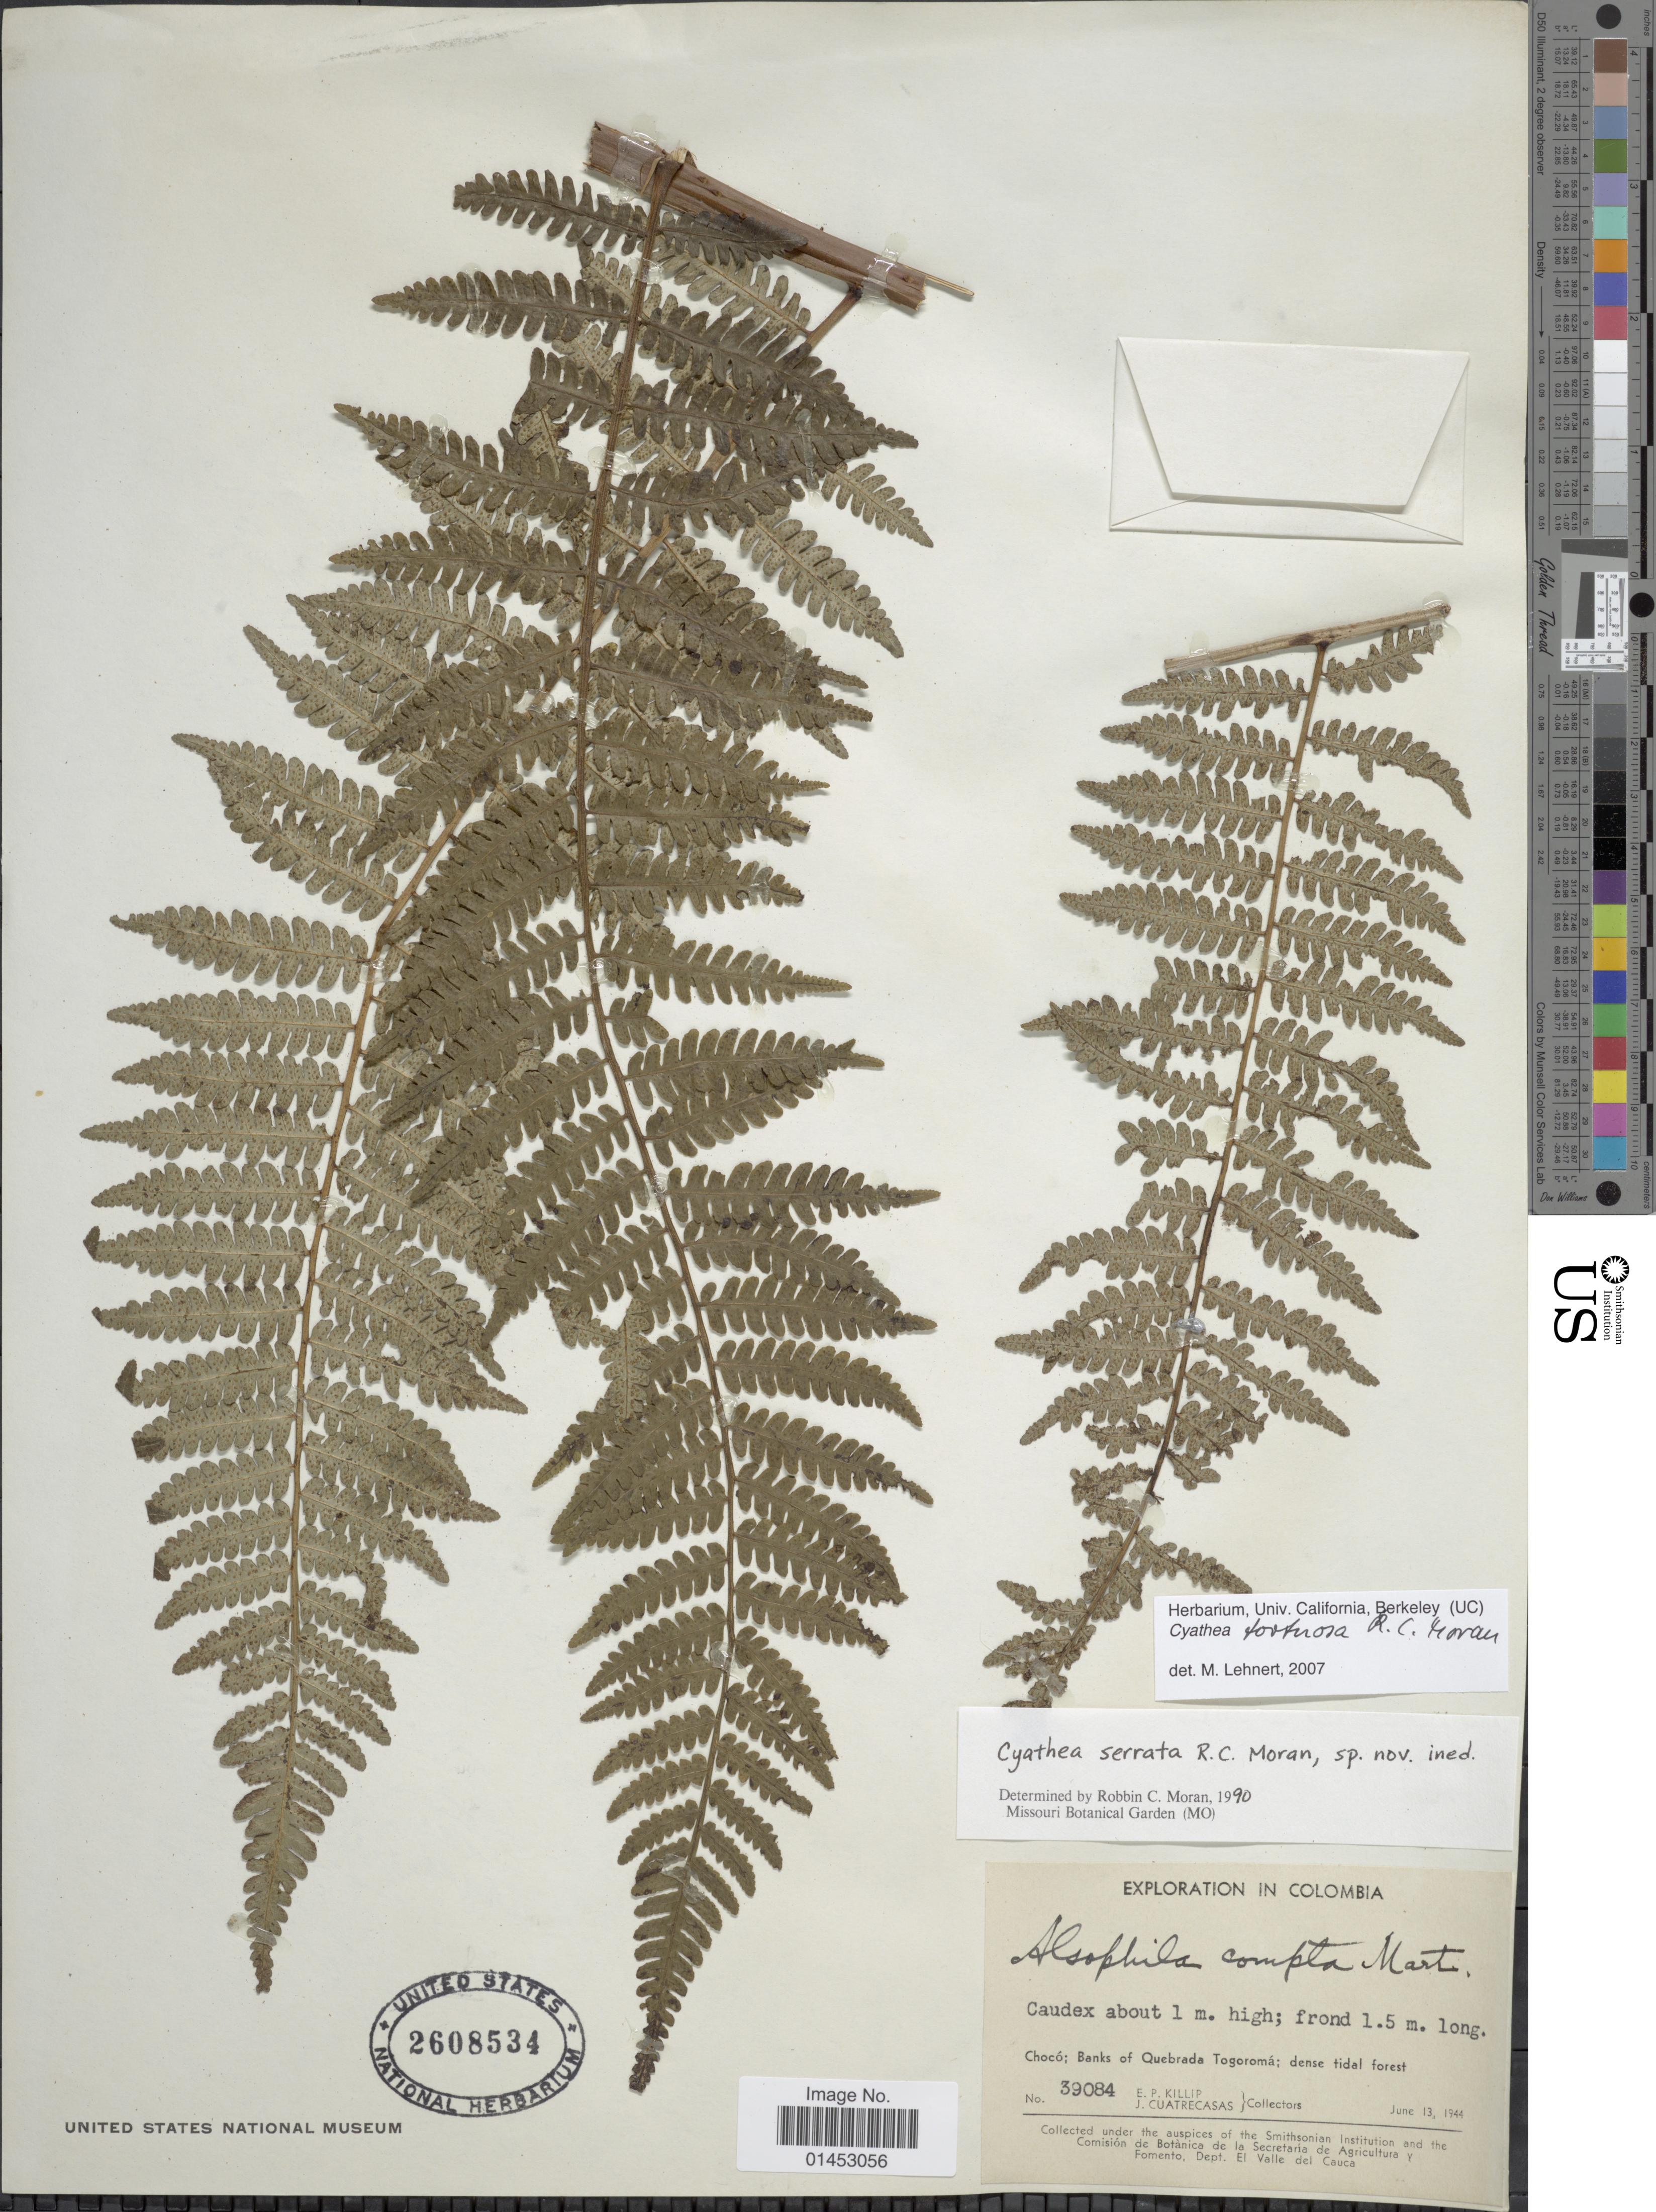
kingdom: Plantae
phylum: Tracheophyta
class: Polypodiopsida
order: Cyatheales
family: Cyatheaceae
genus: Cyathea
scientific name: Cyathea tortuosa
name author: R.C. Moran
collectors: E. P. Killip & J. Cuatrecasas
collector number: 39084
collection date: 1944-06-13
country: Colombia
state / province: Chocó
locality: Chocó, banks of Quebrada Togoromá; dens tidal forest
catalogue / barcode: US 2608534